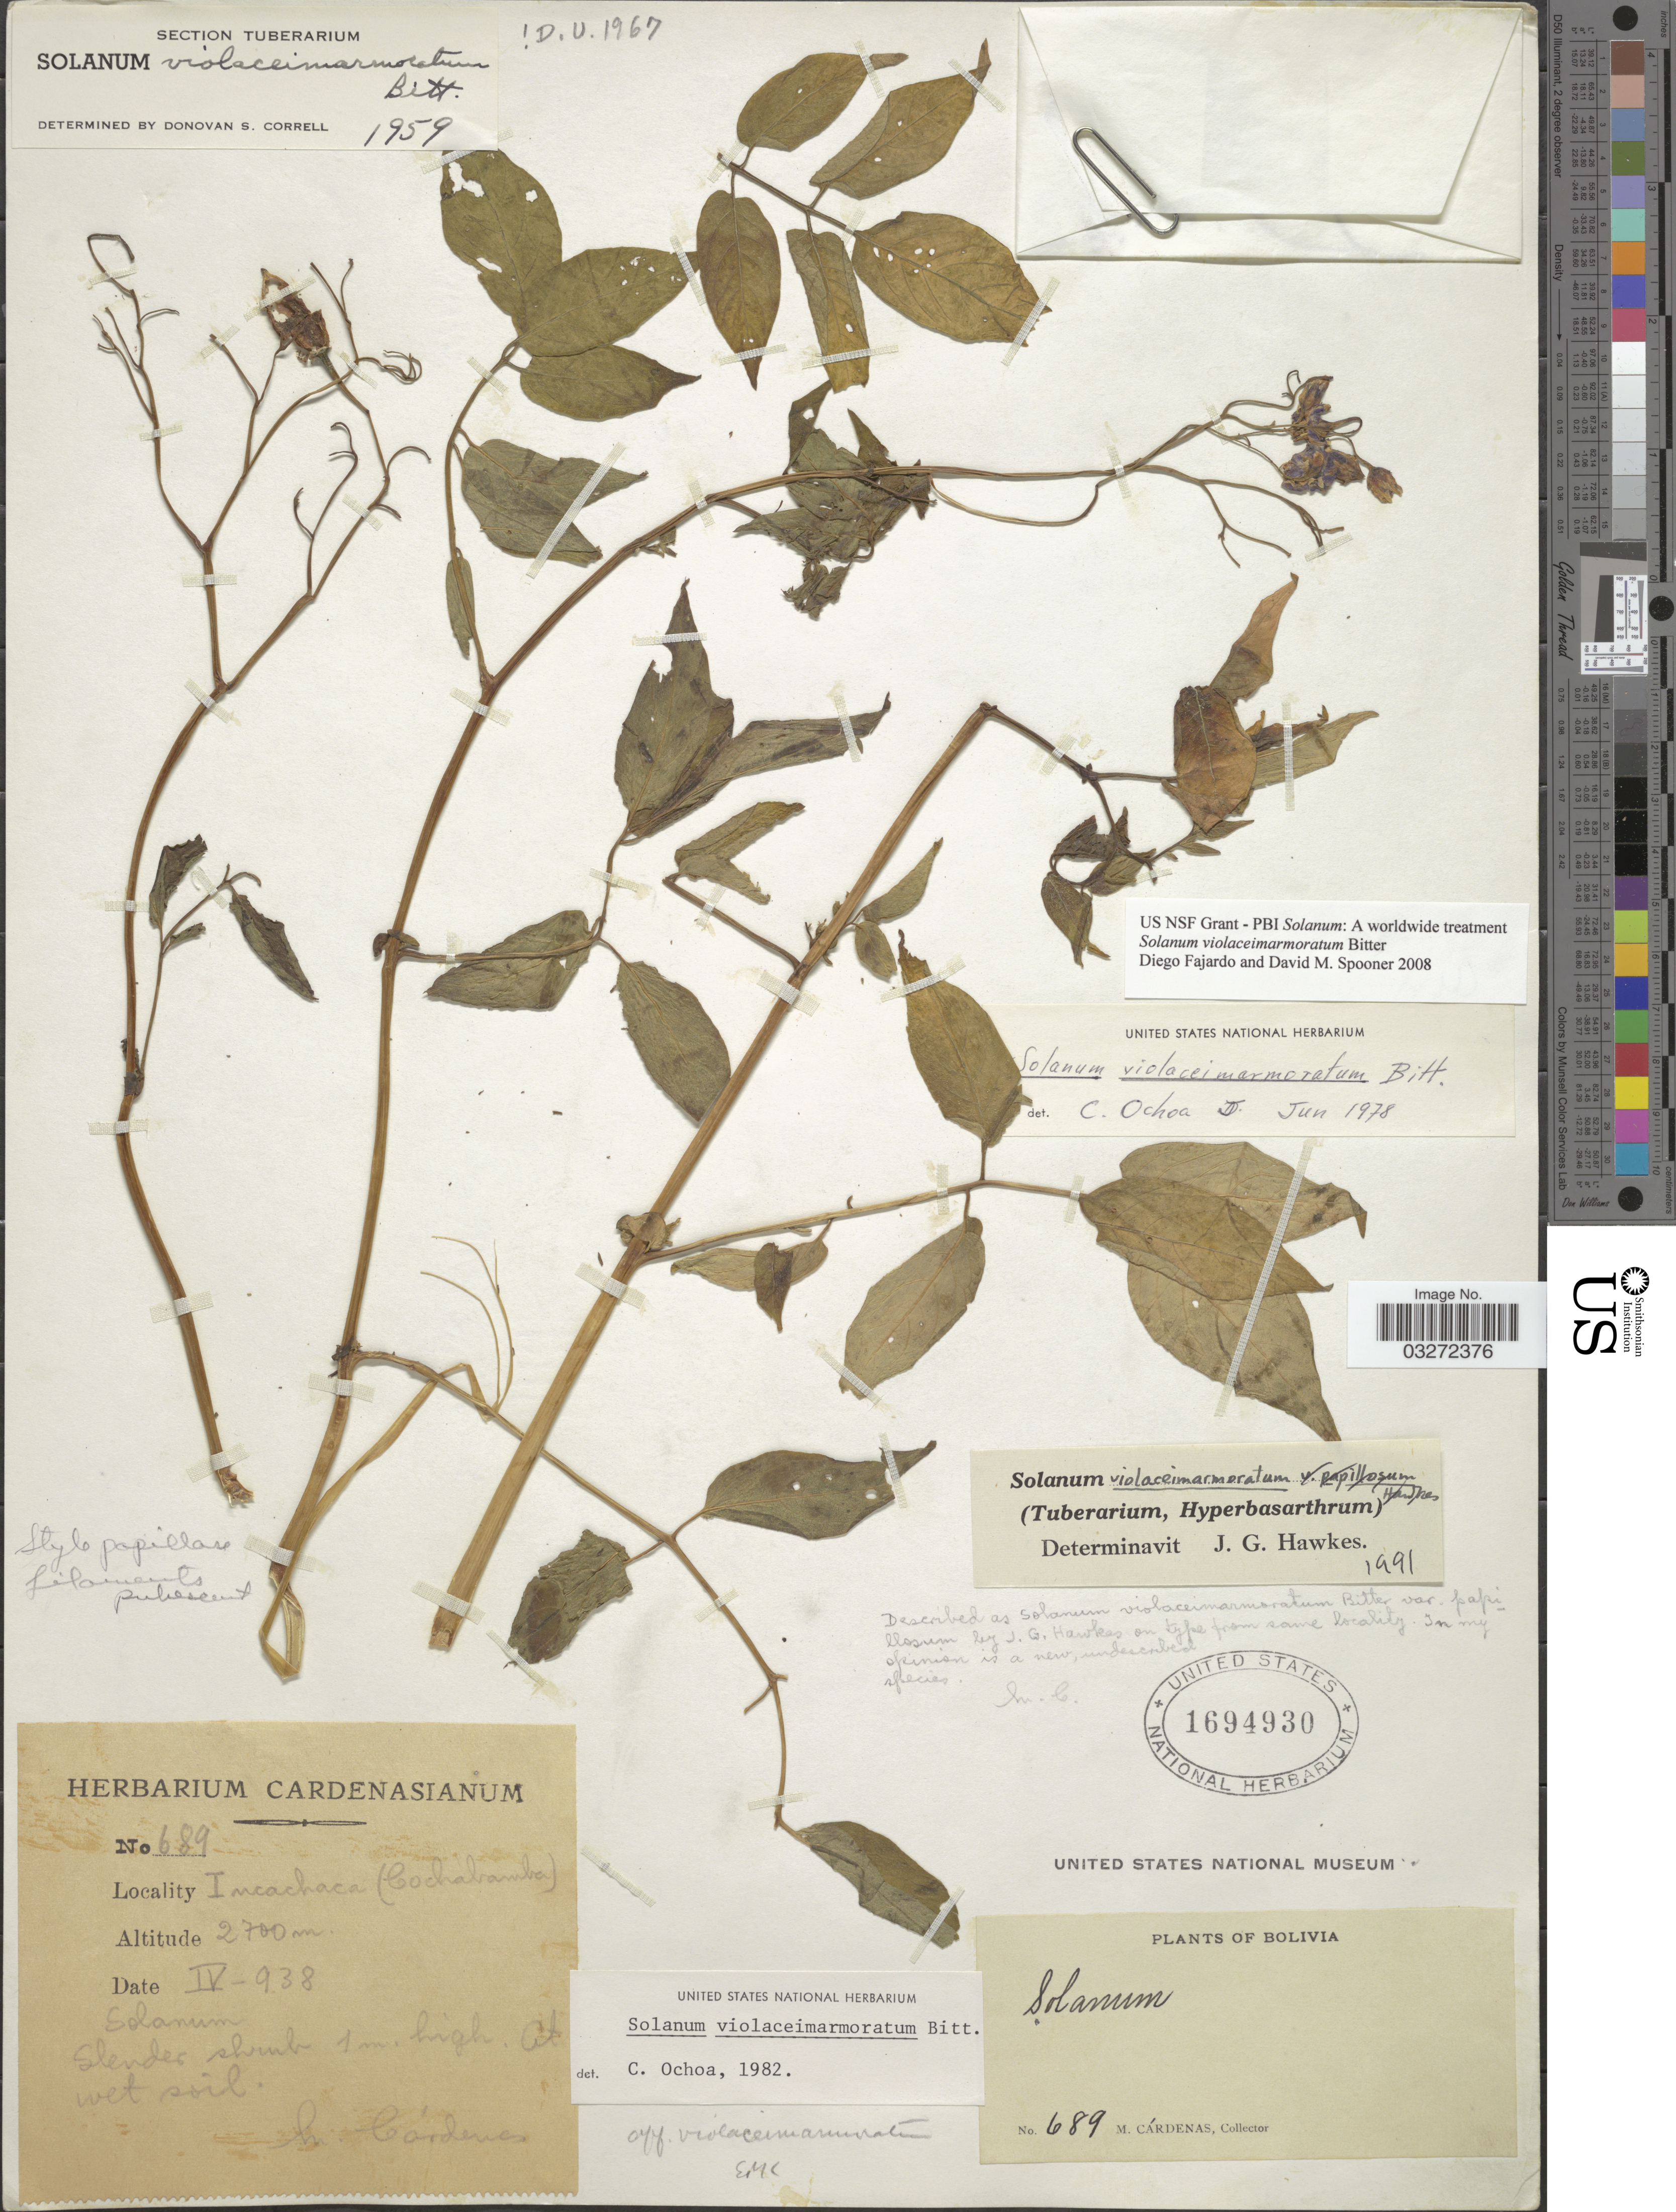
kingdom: Plantae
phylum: Tracheophyta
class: Magnoliopsida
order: Solanales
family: Solanaceae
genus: Solanum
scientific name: Solanum violaceimarmoratum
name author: Bitter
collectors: M. Cárdenas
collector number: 689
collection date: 1938-04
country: Bolivia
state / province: Cochabamba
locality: Incachaca.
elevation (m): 2700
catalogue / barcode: US 1694930